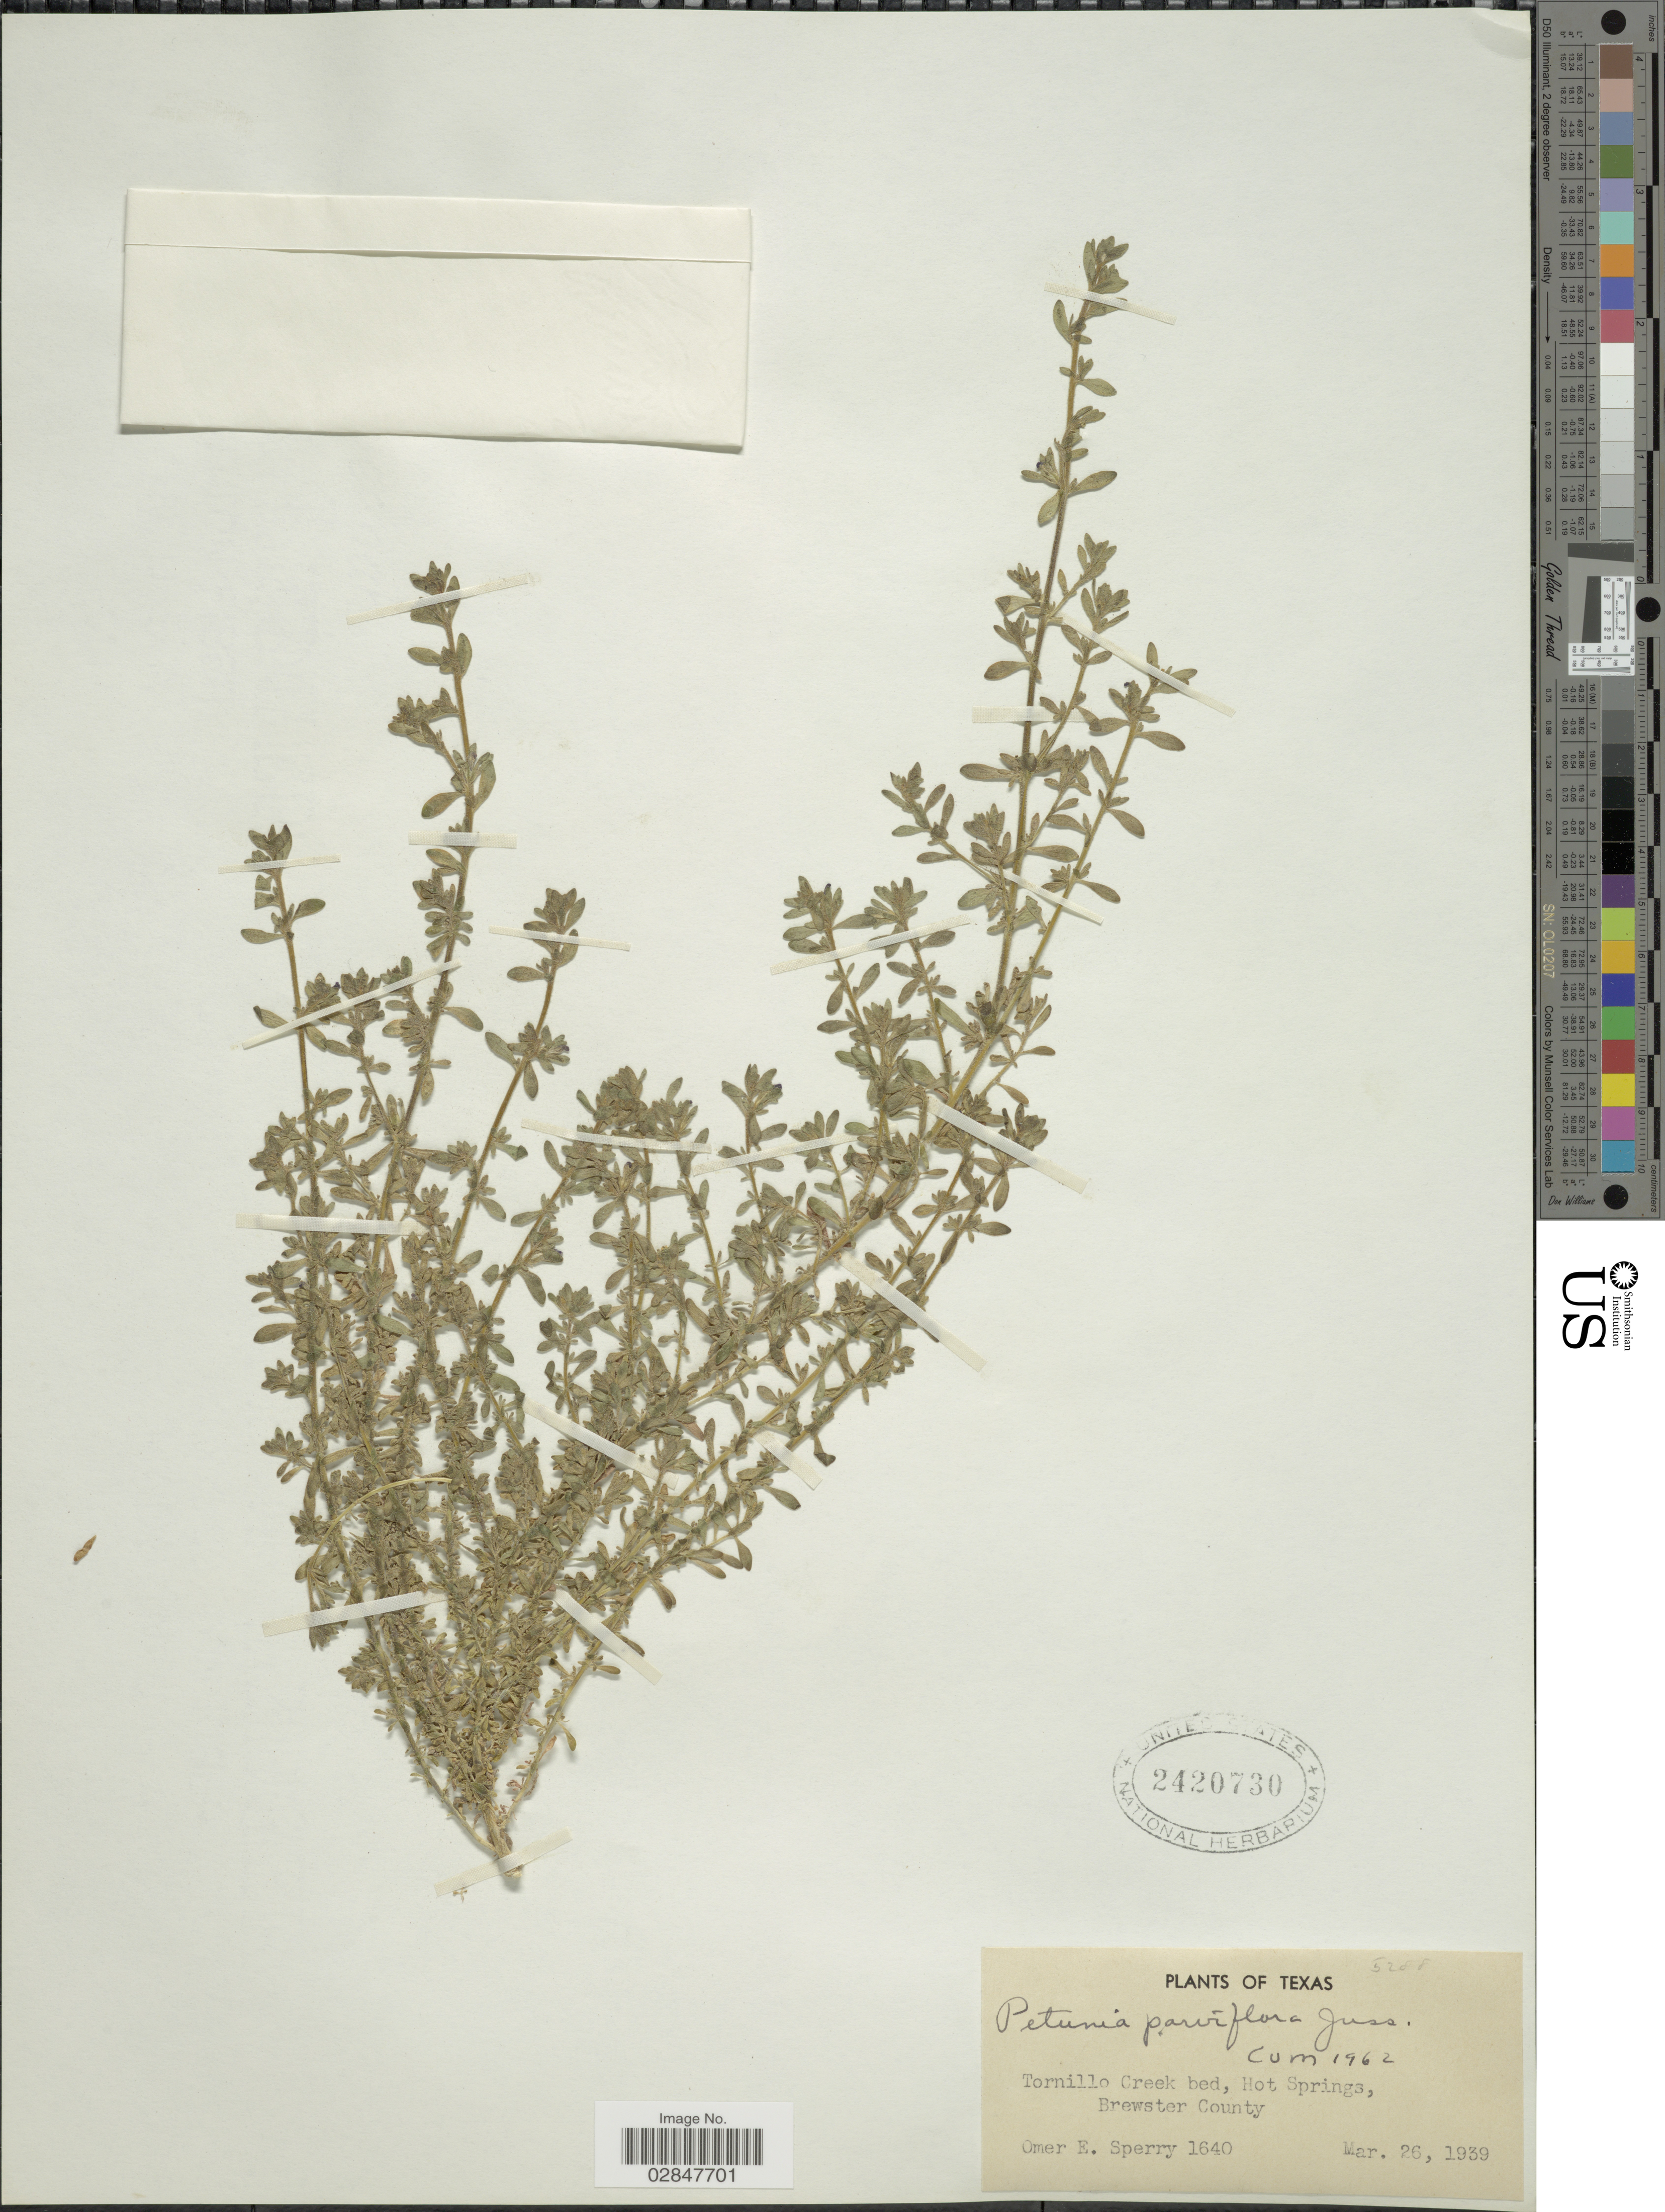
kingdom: Plantae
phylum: Tracheophyta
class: Magnoliopsida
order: Solanales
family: Solanaceae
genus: Petunia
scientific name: Petunia parviflora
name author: Juss.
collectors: O. E. Sperry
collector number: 1640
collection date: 1939-03-26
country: United States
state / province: Texas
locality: Tornillo Creek bed, Hot Springs, Brewster County.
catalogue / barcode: US 2420730